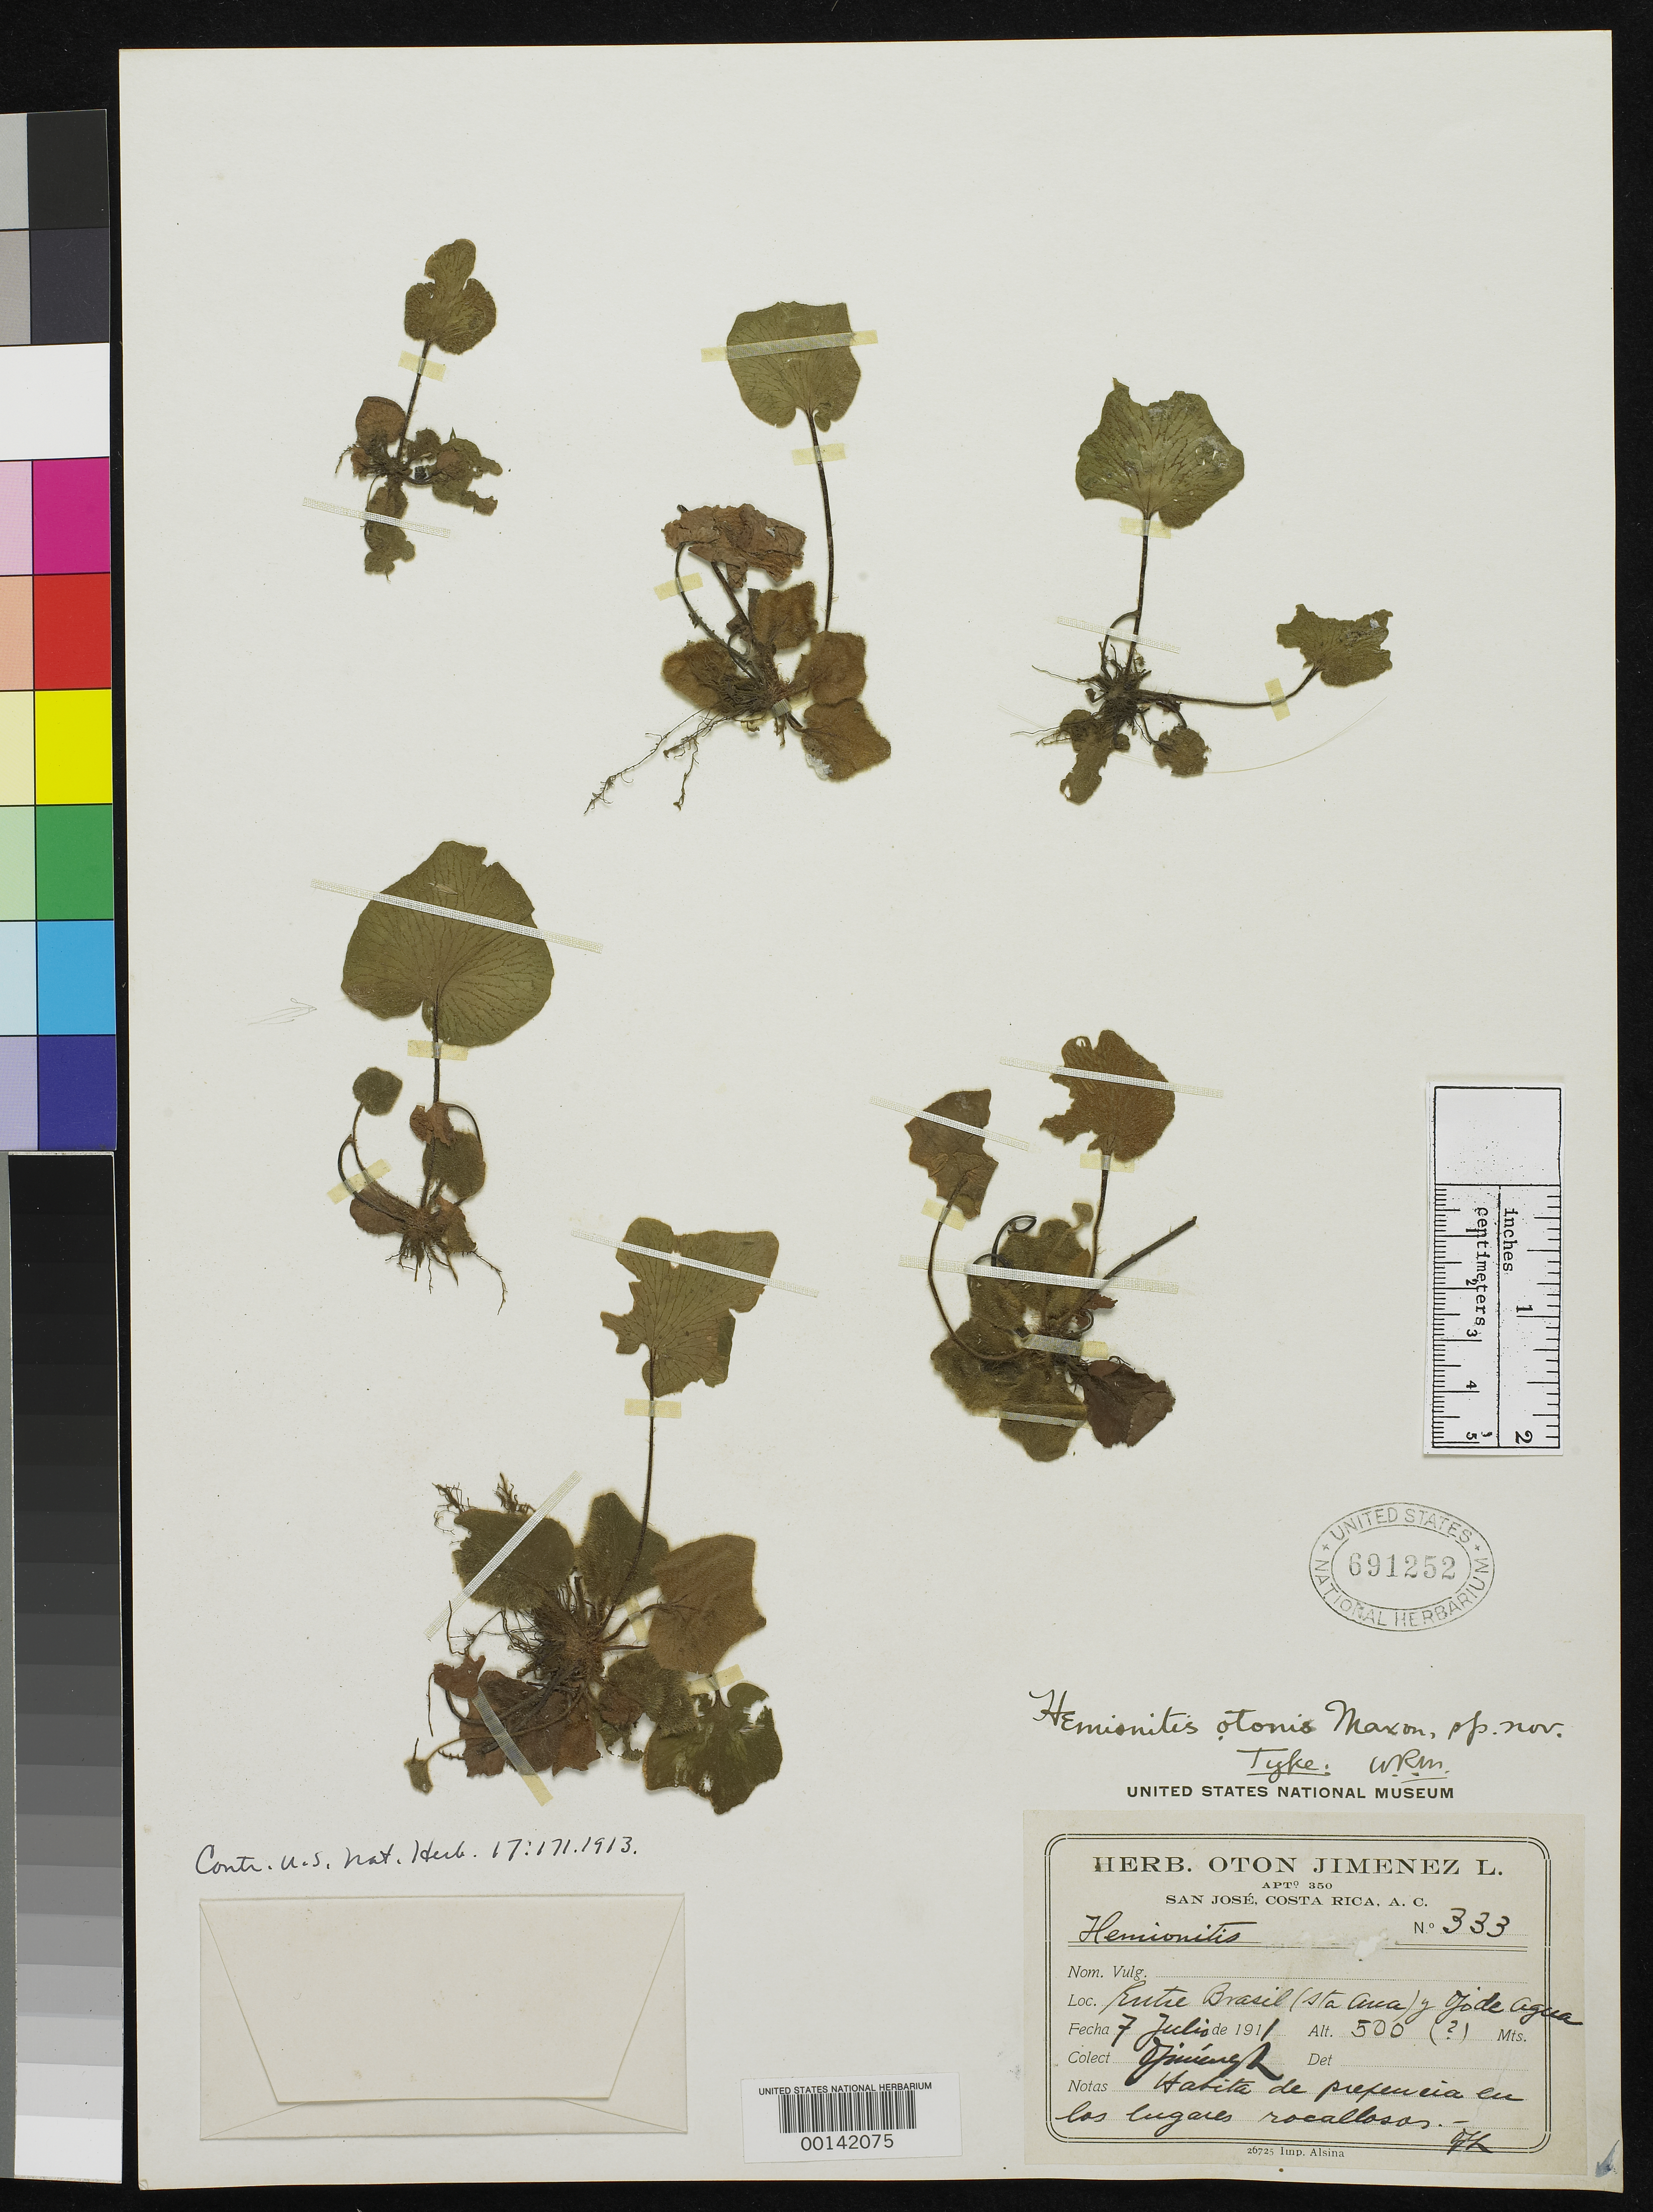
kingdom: Plantae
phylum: Tracheophyta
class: Polypodiopsida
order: Polypodiales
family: Pteridaceae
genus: Hemionitis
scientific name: Hemionitis otonis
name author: Maxon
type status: Holotype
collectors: O. Jiménez L.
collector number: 333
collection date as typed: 17 Jul 1911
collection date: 1911-07-17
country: Costa Rica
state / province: San José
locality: Lutre Brasil (Sta. Ana) y Jo de Agua.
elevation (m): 500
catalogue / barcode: US 691252